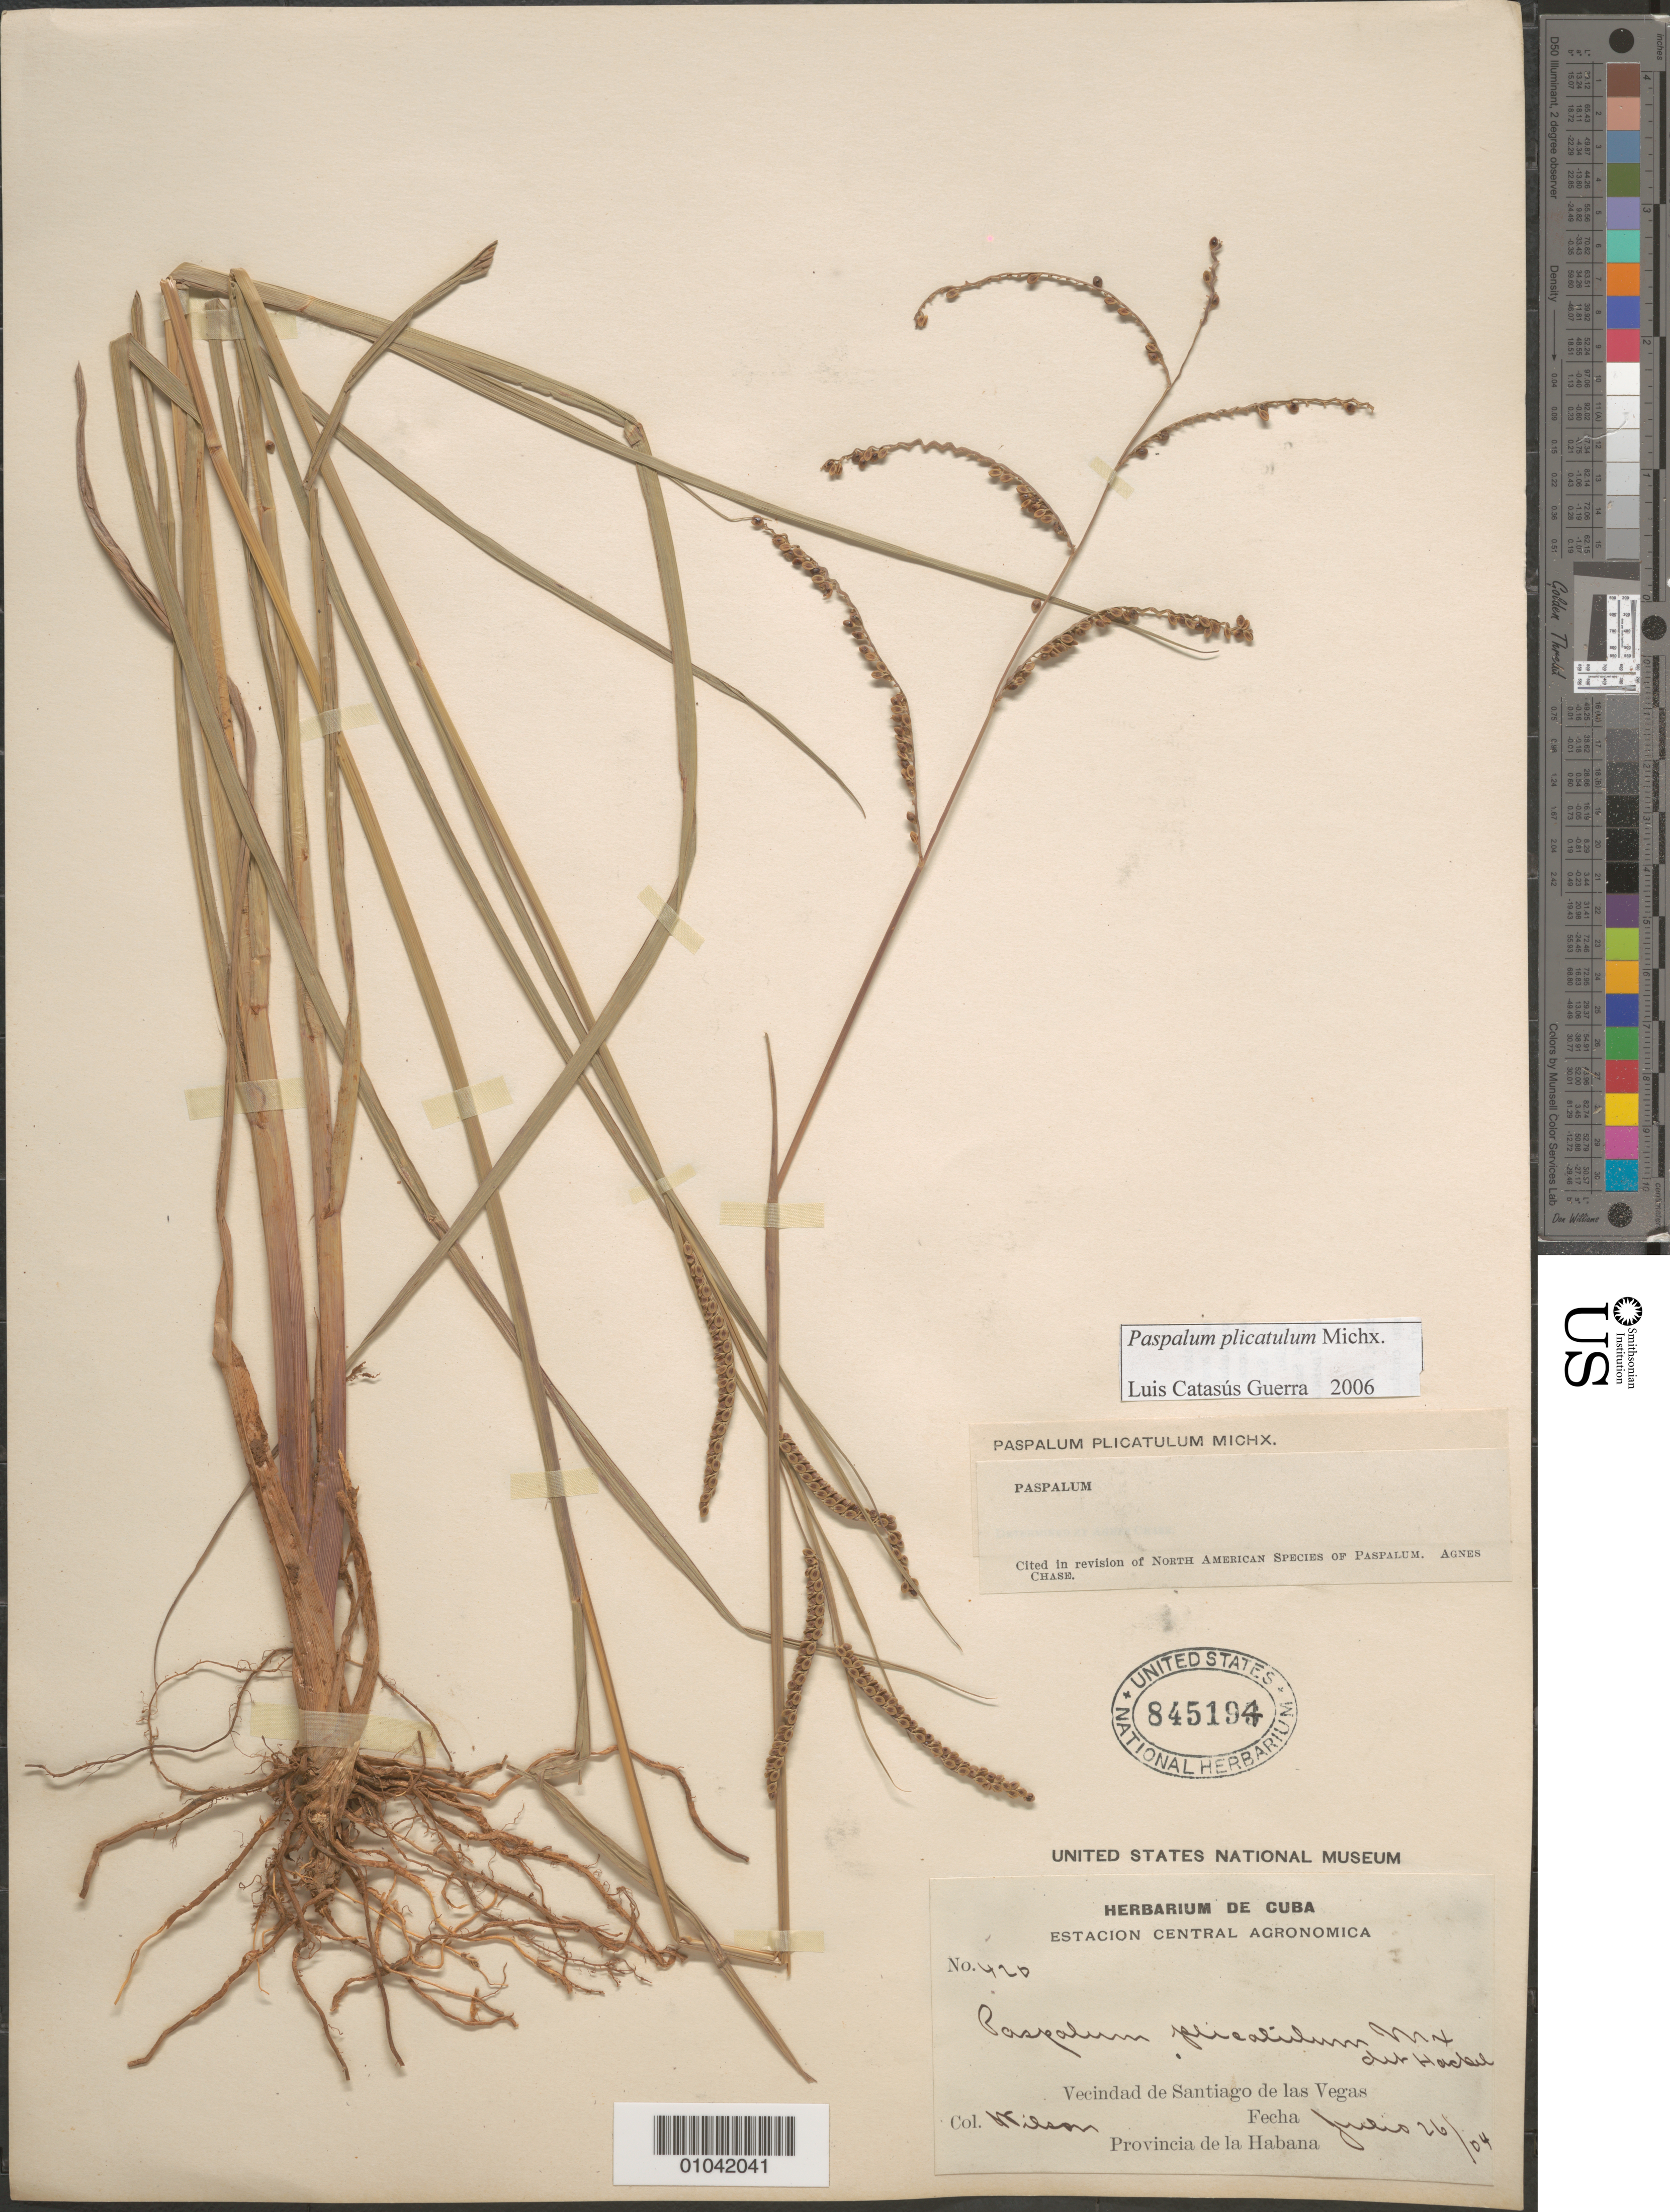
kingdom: Plantae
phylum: Tracheophyta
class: Liliopsida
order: Poales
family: Poaceae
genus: Paspalum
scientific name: Paspalum plicatulum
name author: Michx.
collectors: -- Wilson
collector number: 420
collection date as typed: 26 Jul 1904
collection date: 1904-07-26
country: Cuba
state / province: La Habana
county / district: Municipio Boyeros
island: Cuba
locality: Santiago de las Vegas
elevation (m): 97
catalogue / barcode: US 845194